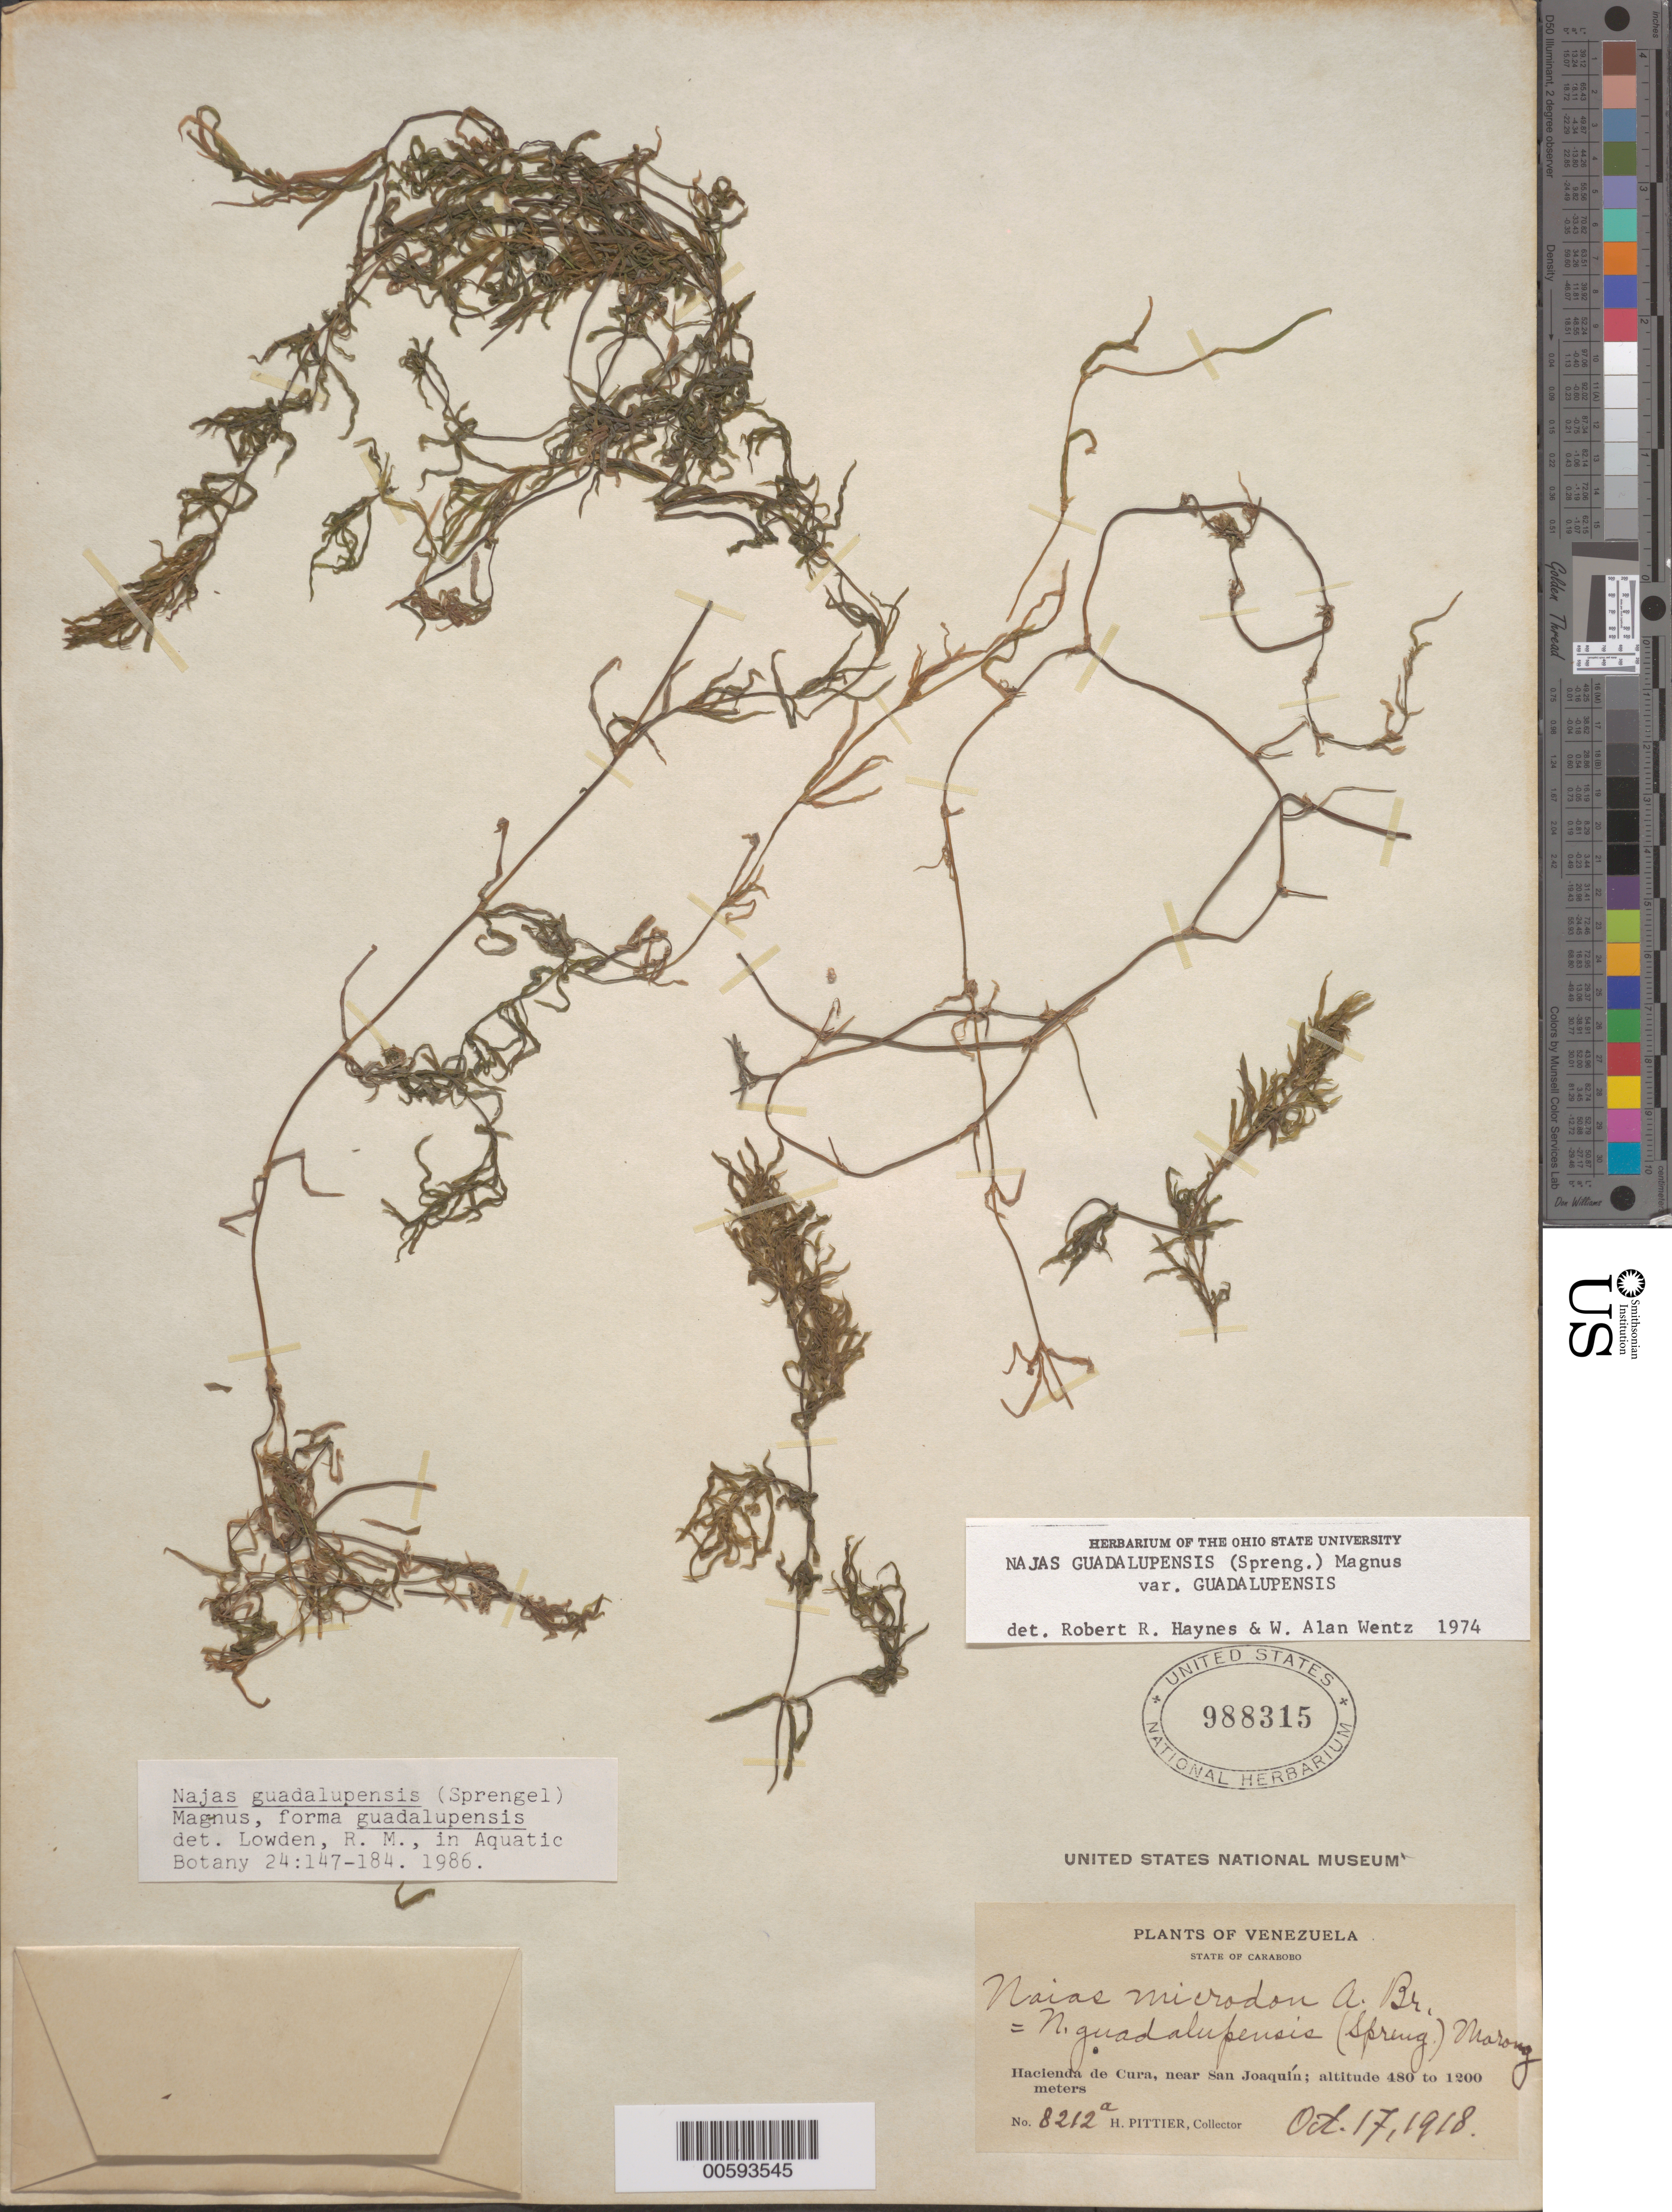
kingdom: Plantae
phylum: Tracheophyta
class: Liliopsida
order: Alismatales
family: Hydrocharitaceae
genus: Najas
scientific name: Najas guadalupensis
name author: (Spreng.) Magnus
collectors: H. F. Pittier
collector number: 8212a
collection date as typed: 17 Oct 1918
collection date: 1918-10-17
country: Venezuela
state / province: Carabobo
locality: Hacienda de Cura, near San Joaquin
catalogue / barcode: US 988315